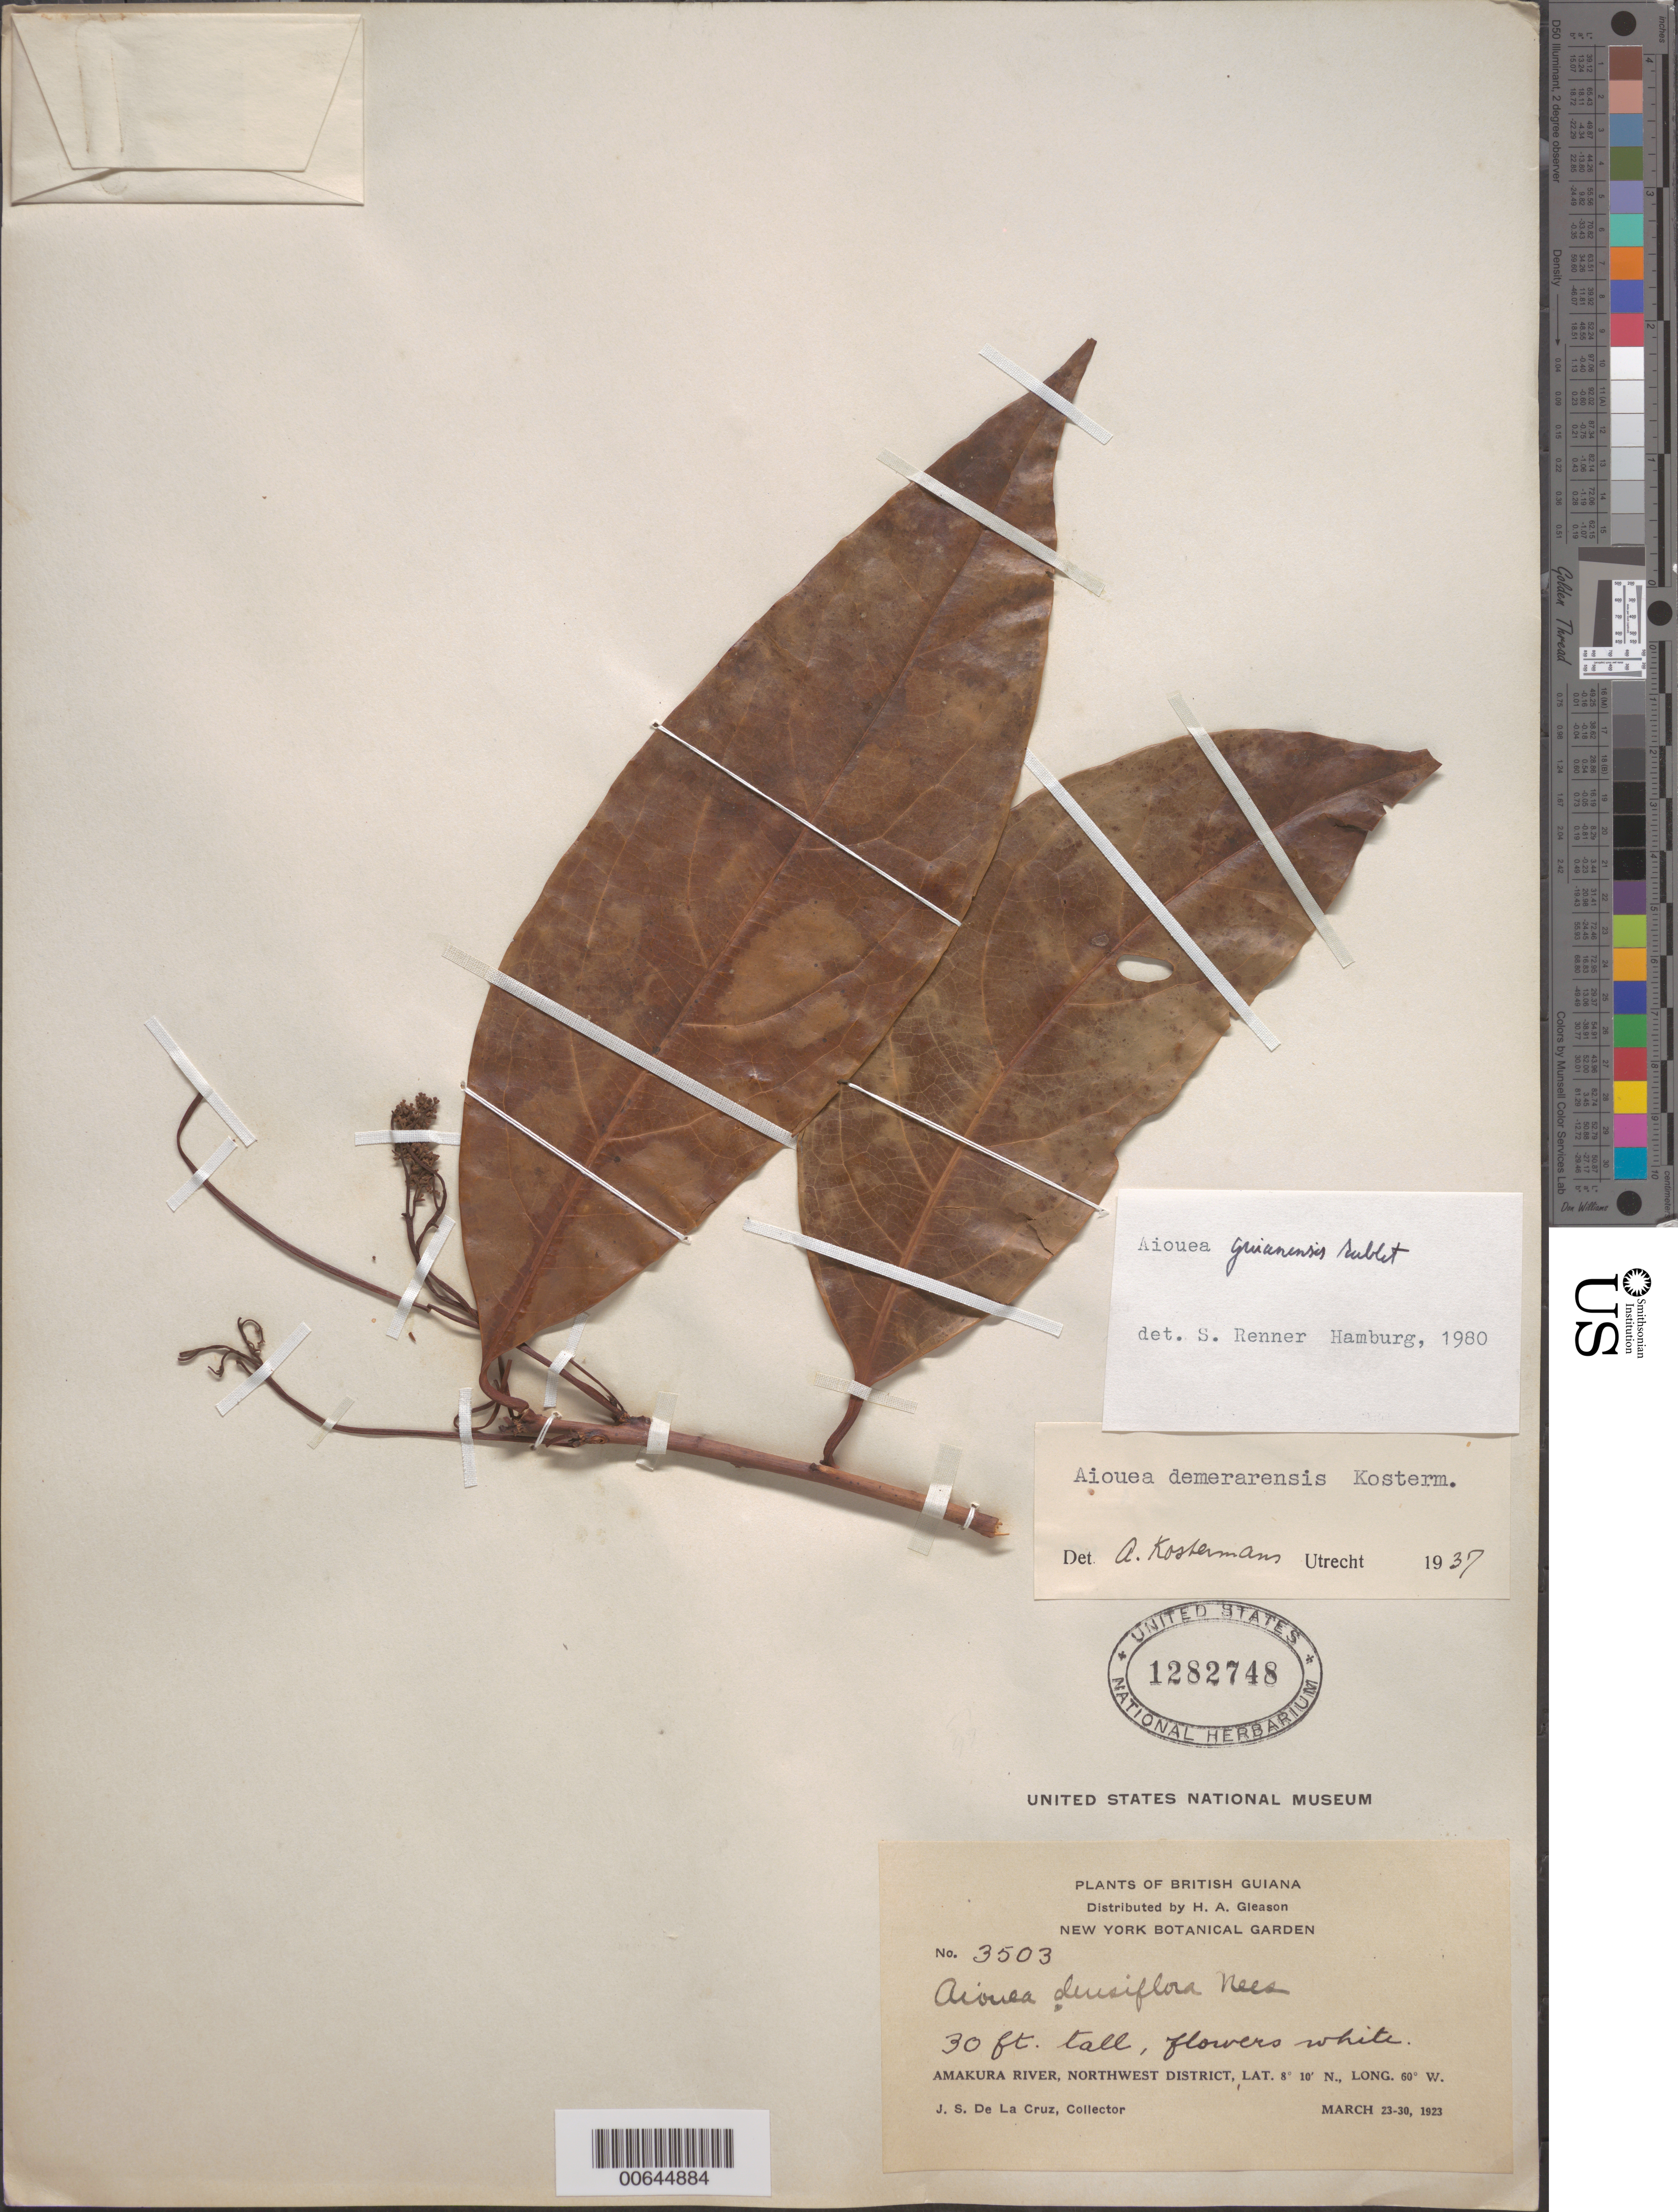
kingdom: Plantae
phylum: Tracheophyta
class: Magnoliopsida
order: Laurales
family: Lauraceae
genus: Aiouea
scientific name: Aiouea guianensis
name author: Aubl.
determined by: Renner, S. S.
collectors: J. S. de la Cruz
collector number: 3503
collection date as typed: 23-Mar-23 to 30-Mar-23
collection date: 1923-03-23/1923-03-30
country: Guyana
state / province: Barima-Waini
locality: Amakura R., NW District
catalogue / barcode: US 1282748